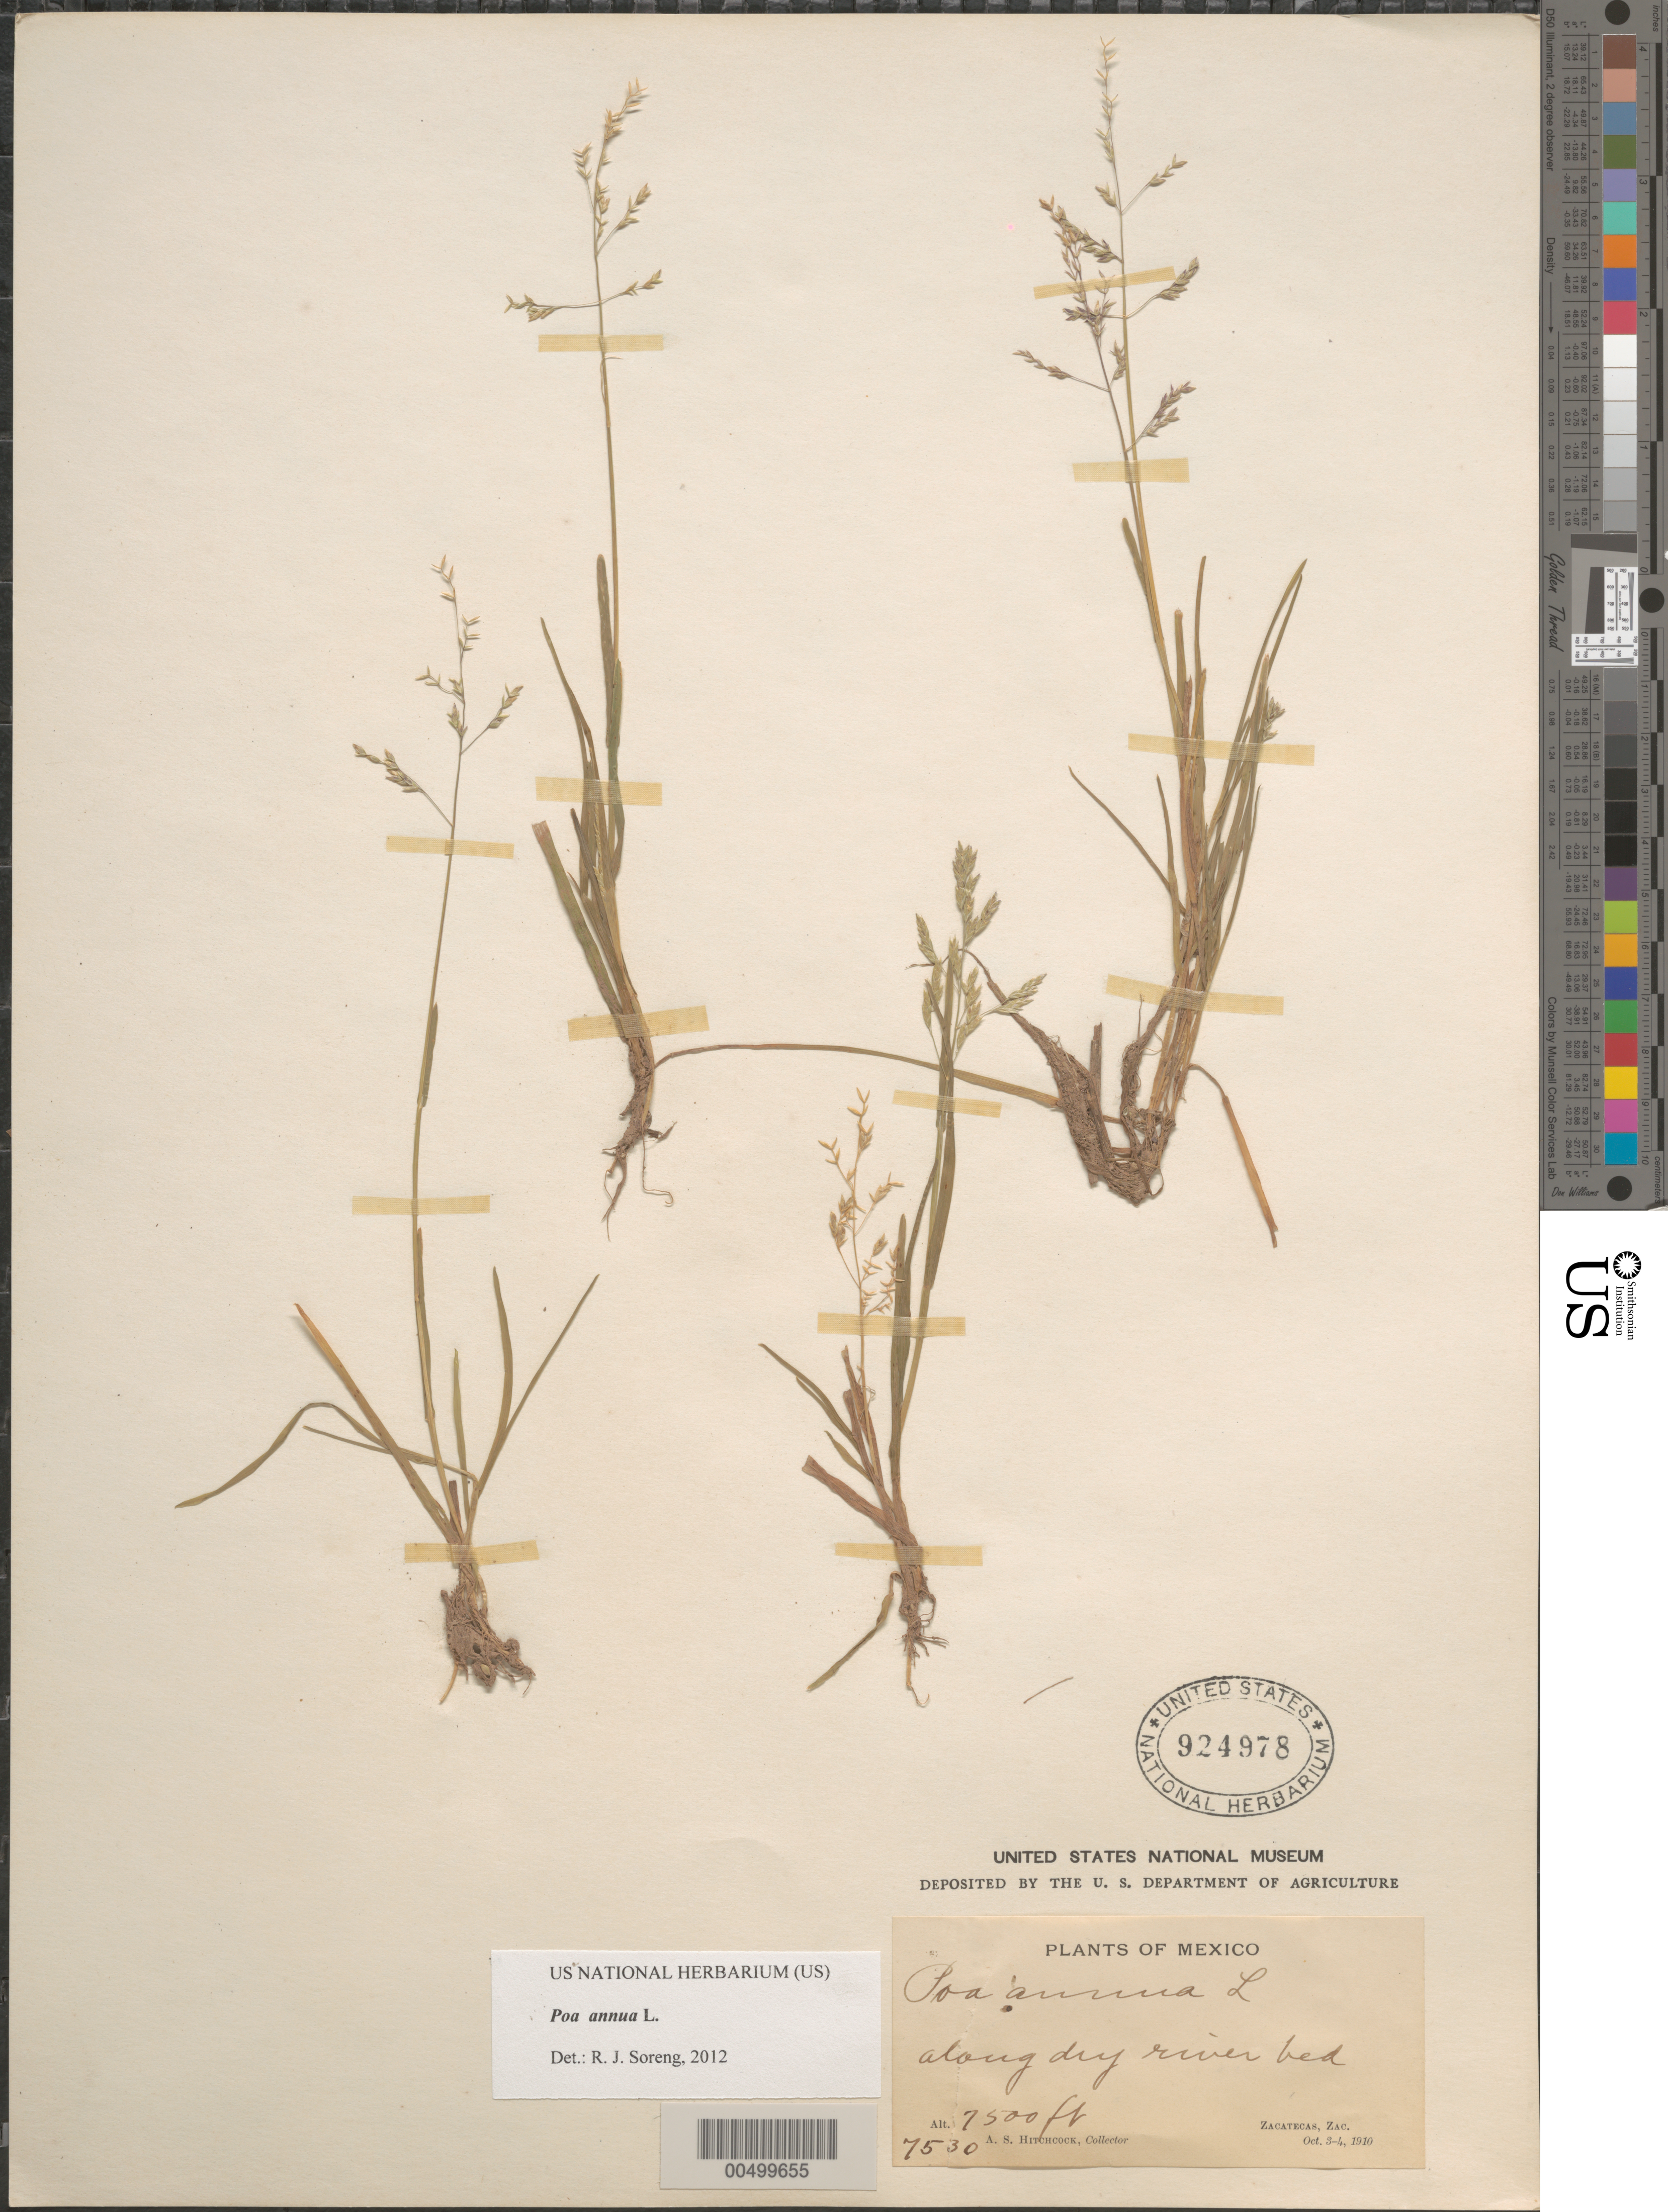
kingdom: Plantae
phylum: Tracheophyta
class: Liliopsida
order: Poales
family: Poaceae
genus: Poa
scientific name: Poa annua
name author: L.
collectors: A. S. Hitchcock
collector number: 7530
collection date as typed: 3 Oct 1910 to 4 Oct 1910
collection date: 1910-10-03/1910-10-04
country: Mexico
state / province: Zacatecas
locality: Zacatecas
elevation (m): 2286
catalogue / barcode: US 924978